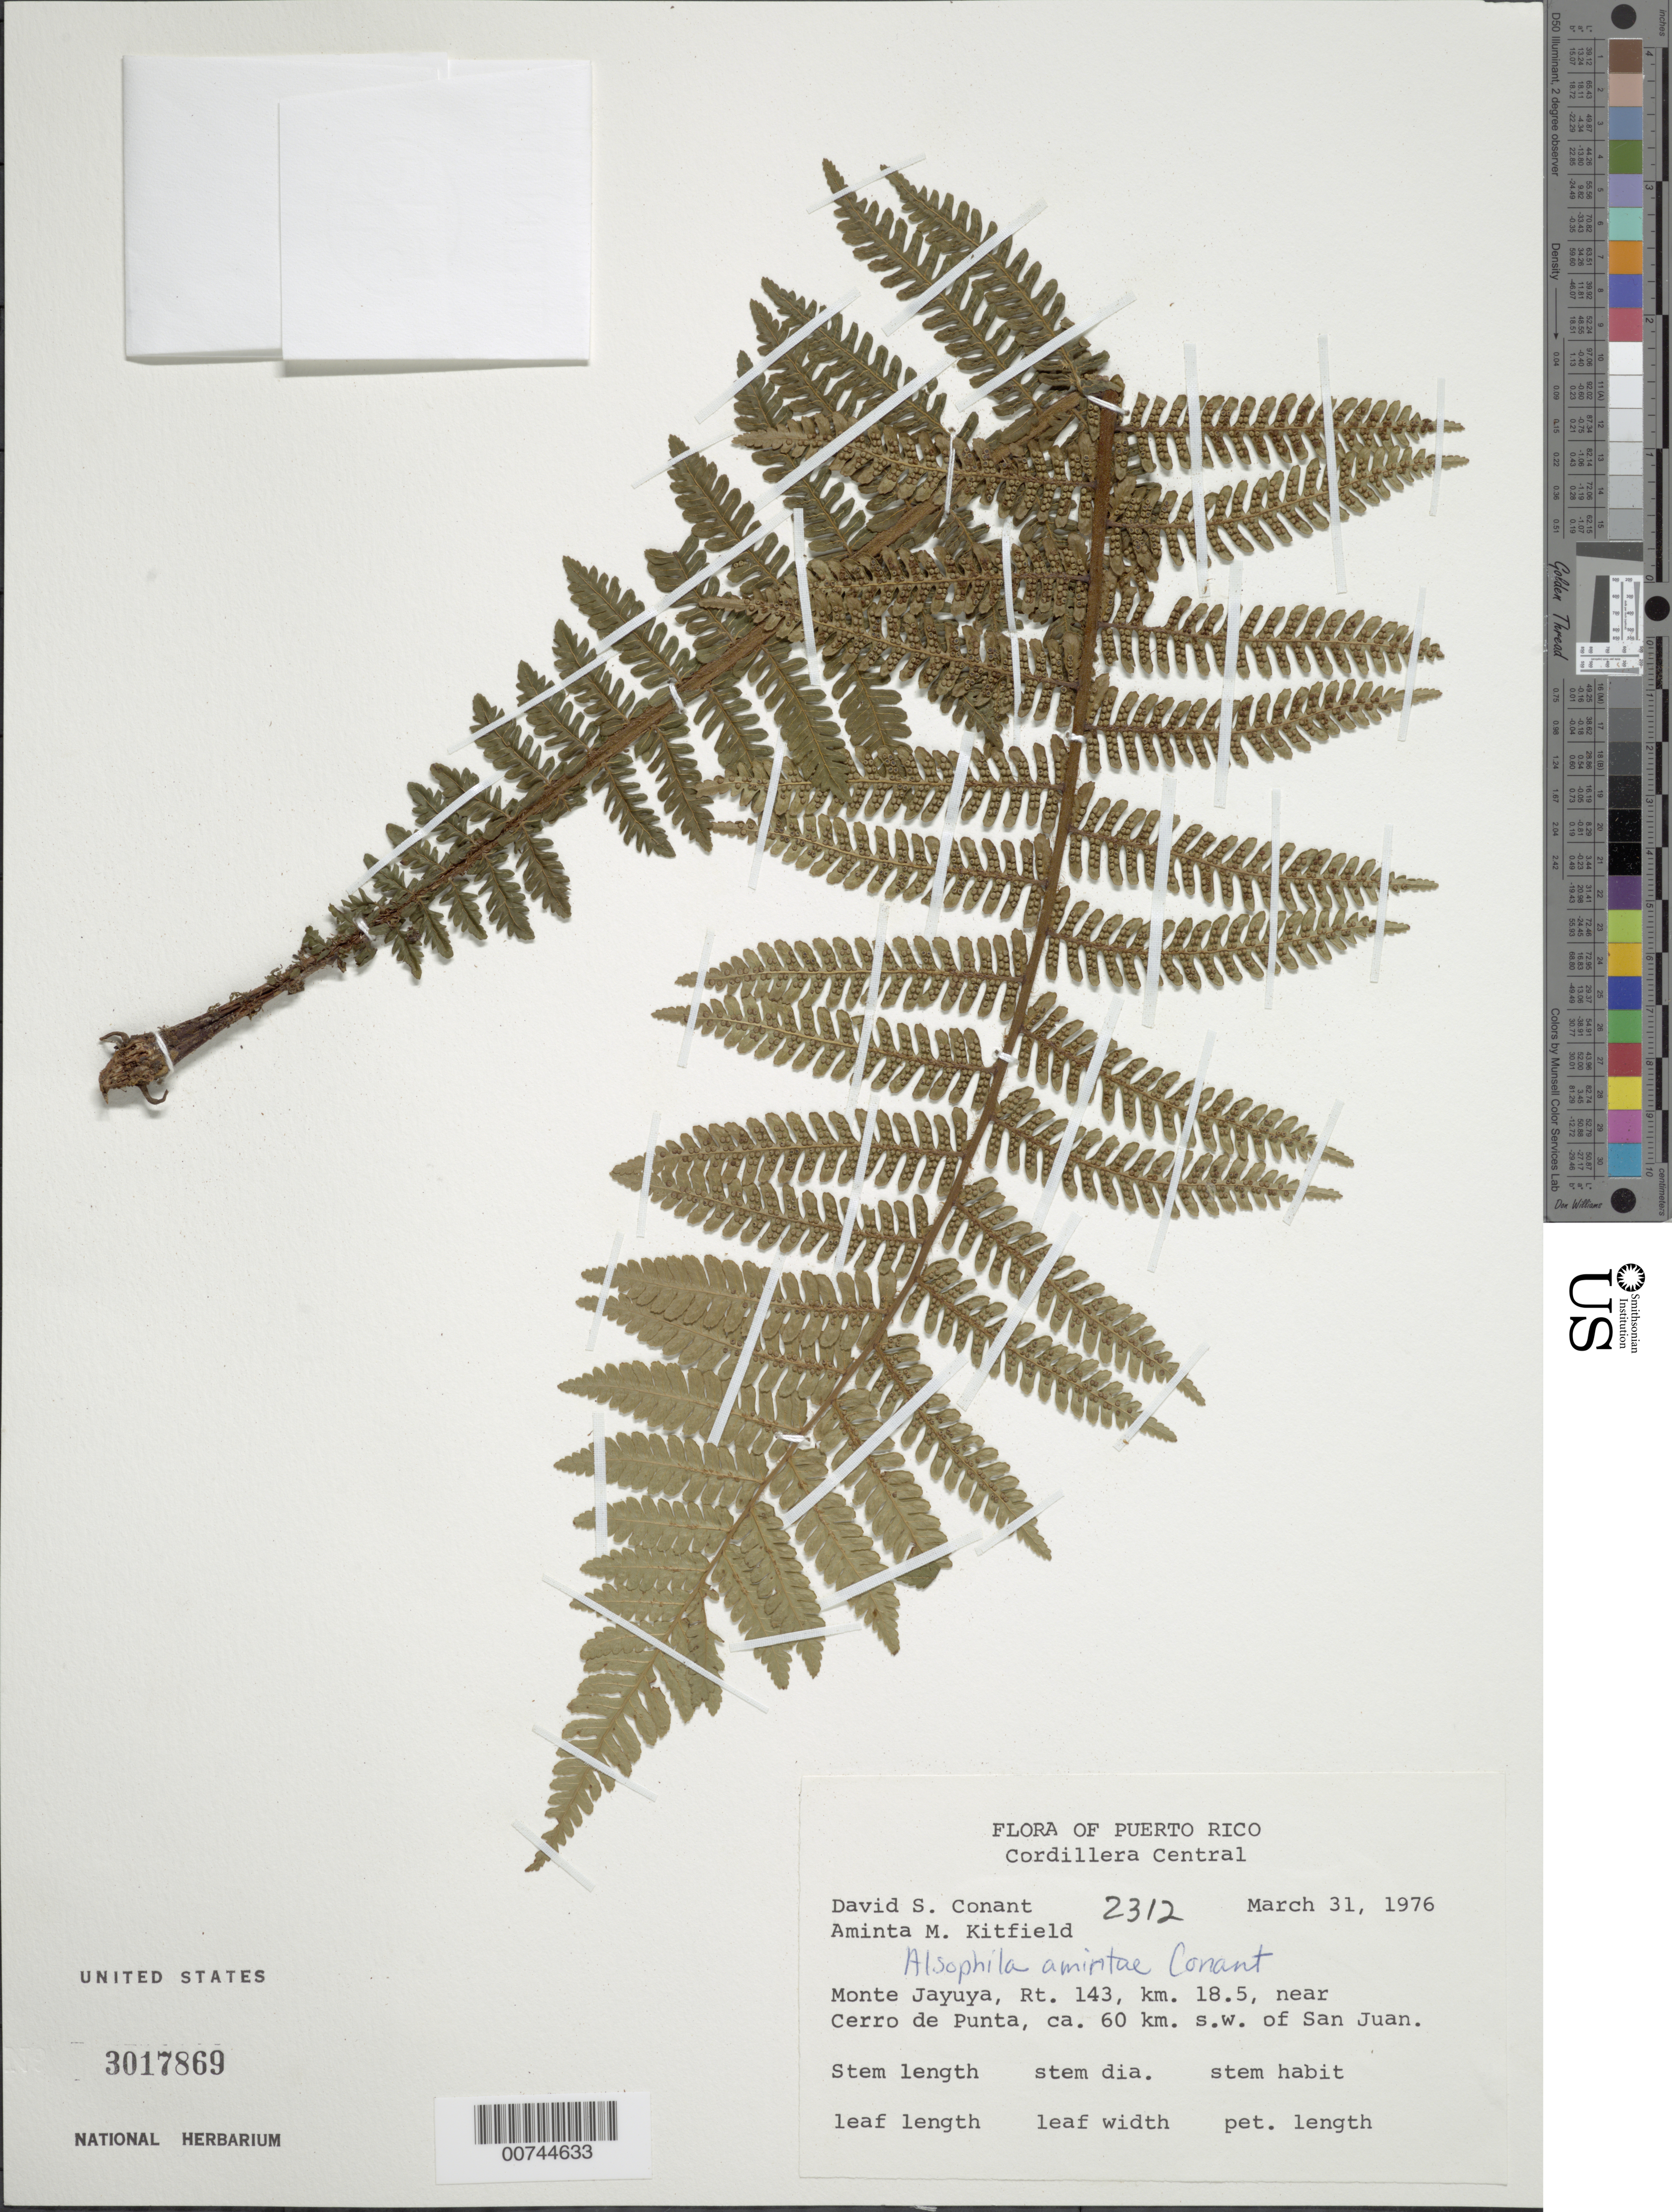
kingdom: Plantae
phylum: Tracheophyta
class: Polypodiopsida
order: Cyatheales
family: Cyatheaceae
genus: Alsophila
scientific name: Alsophila amintae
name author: D.S. Conant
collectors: D. S. Conant & A. Kitfield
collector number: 2312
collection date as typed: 31 Mar 1976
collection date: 1976-03-31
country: Puerto Rico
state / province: Jayuya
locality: Monte Jayuya, Rt.143, km 18.5, near Cerro de Punta, ca. 60 km SW of San Juan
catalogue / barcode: US 3017869